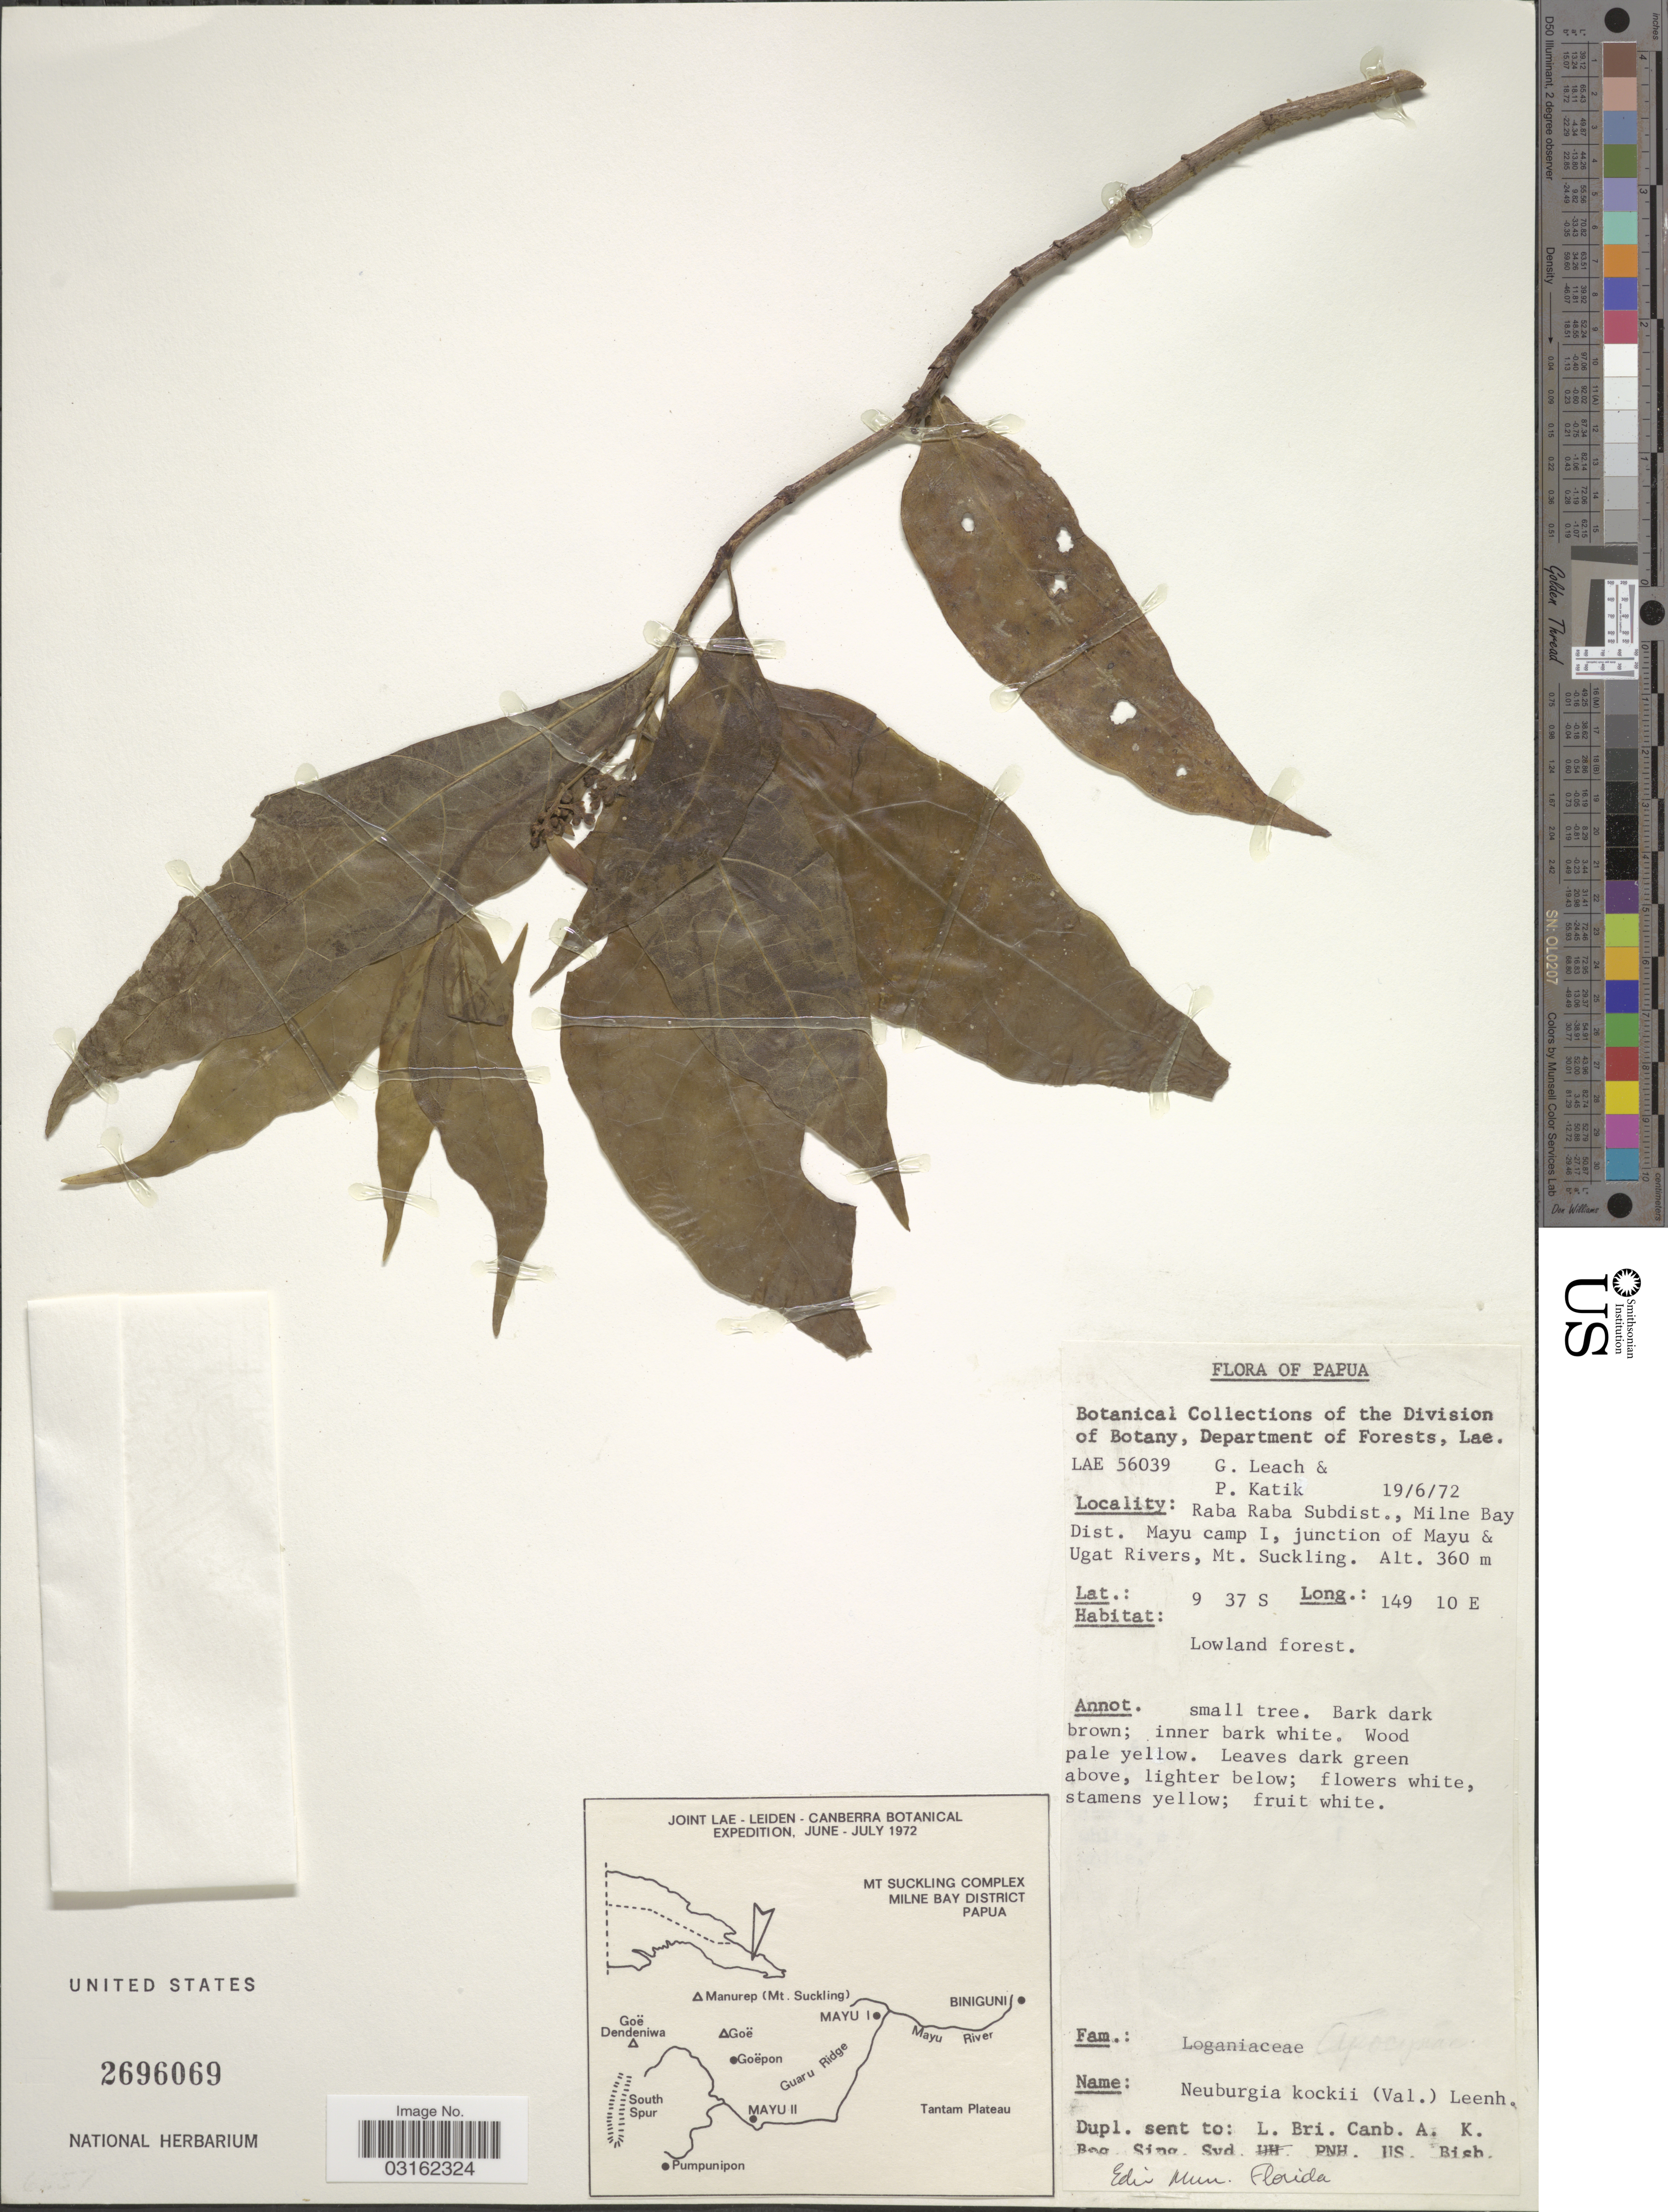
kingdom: Plantae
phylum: Tracheophyta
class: Magnoliopsida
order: Gentianales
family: Loganiaceae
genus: Neuburgia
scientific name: Neuburgia kochii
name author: (Valeton) Leenh.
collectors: G. Leach & P. Katik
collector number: LAE56039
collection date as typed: Transcribed d/m/y: 19/6/72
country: Papua New Guinea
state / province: Milne Bay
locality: Raba Raba Subdist., Milne Bay Dist., Mayu camp I, junction of Mayu & Ugat Rivers, Mt. Suckling.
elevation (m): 360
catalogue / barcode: US 2696069